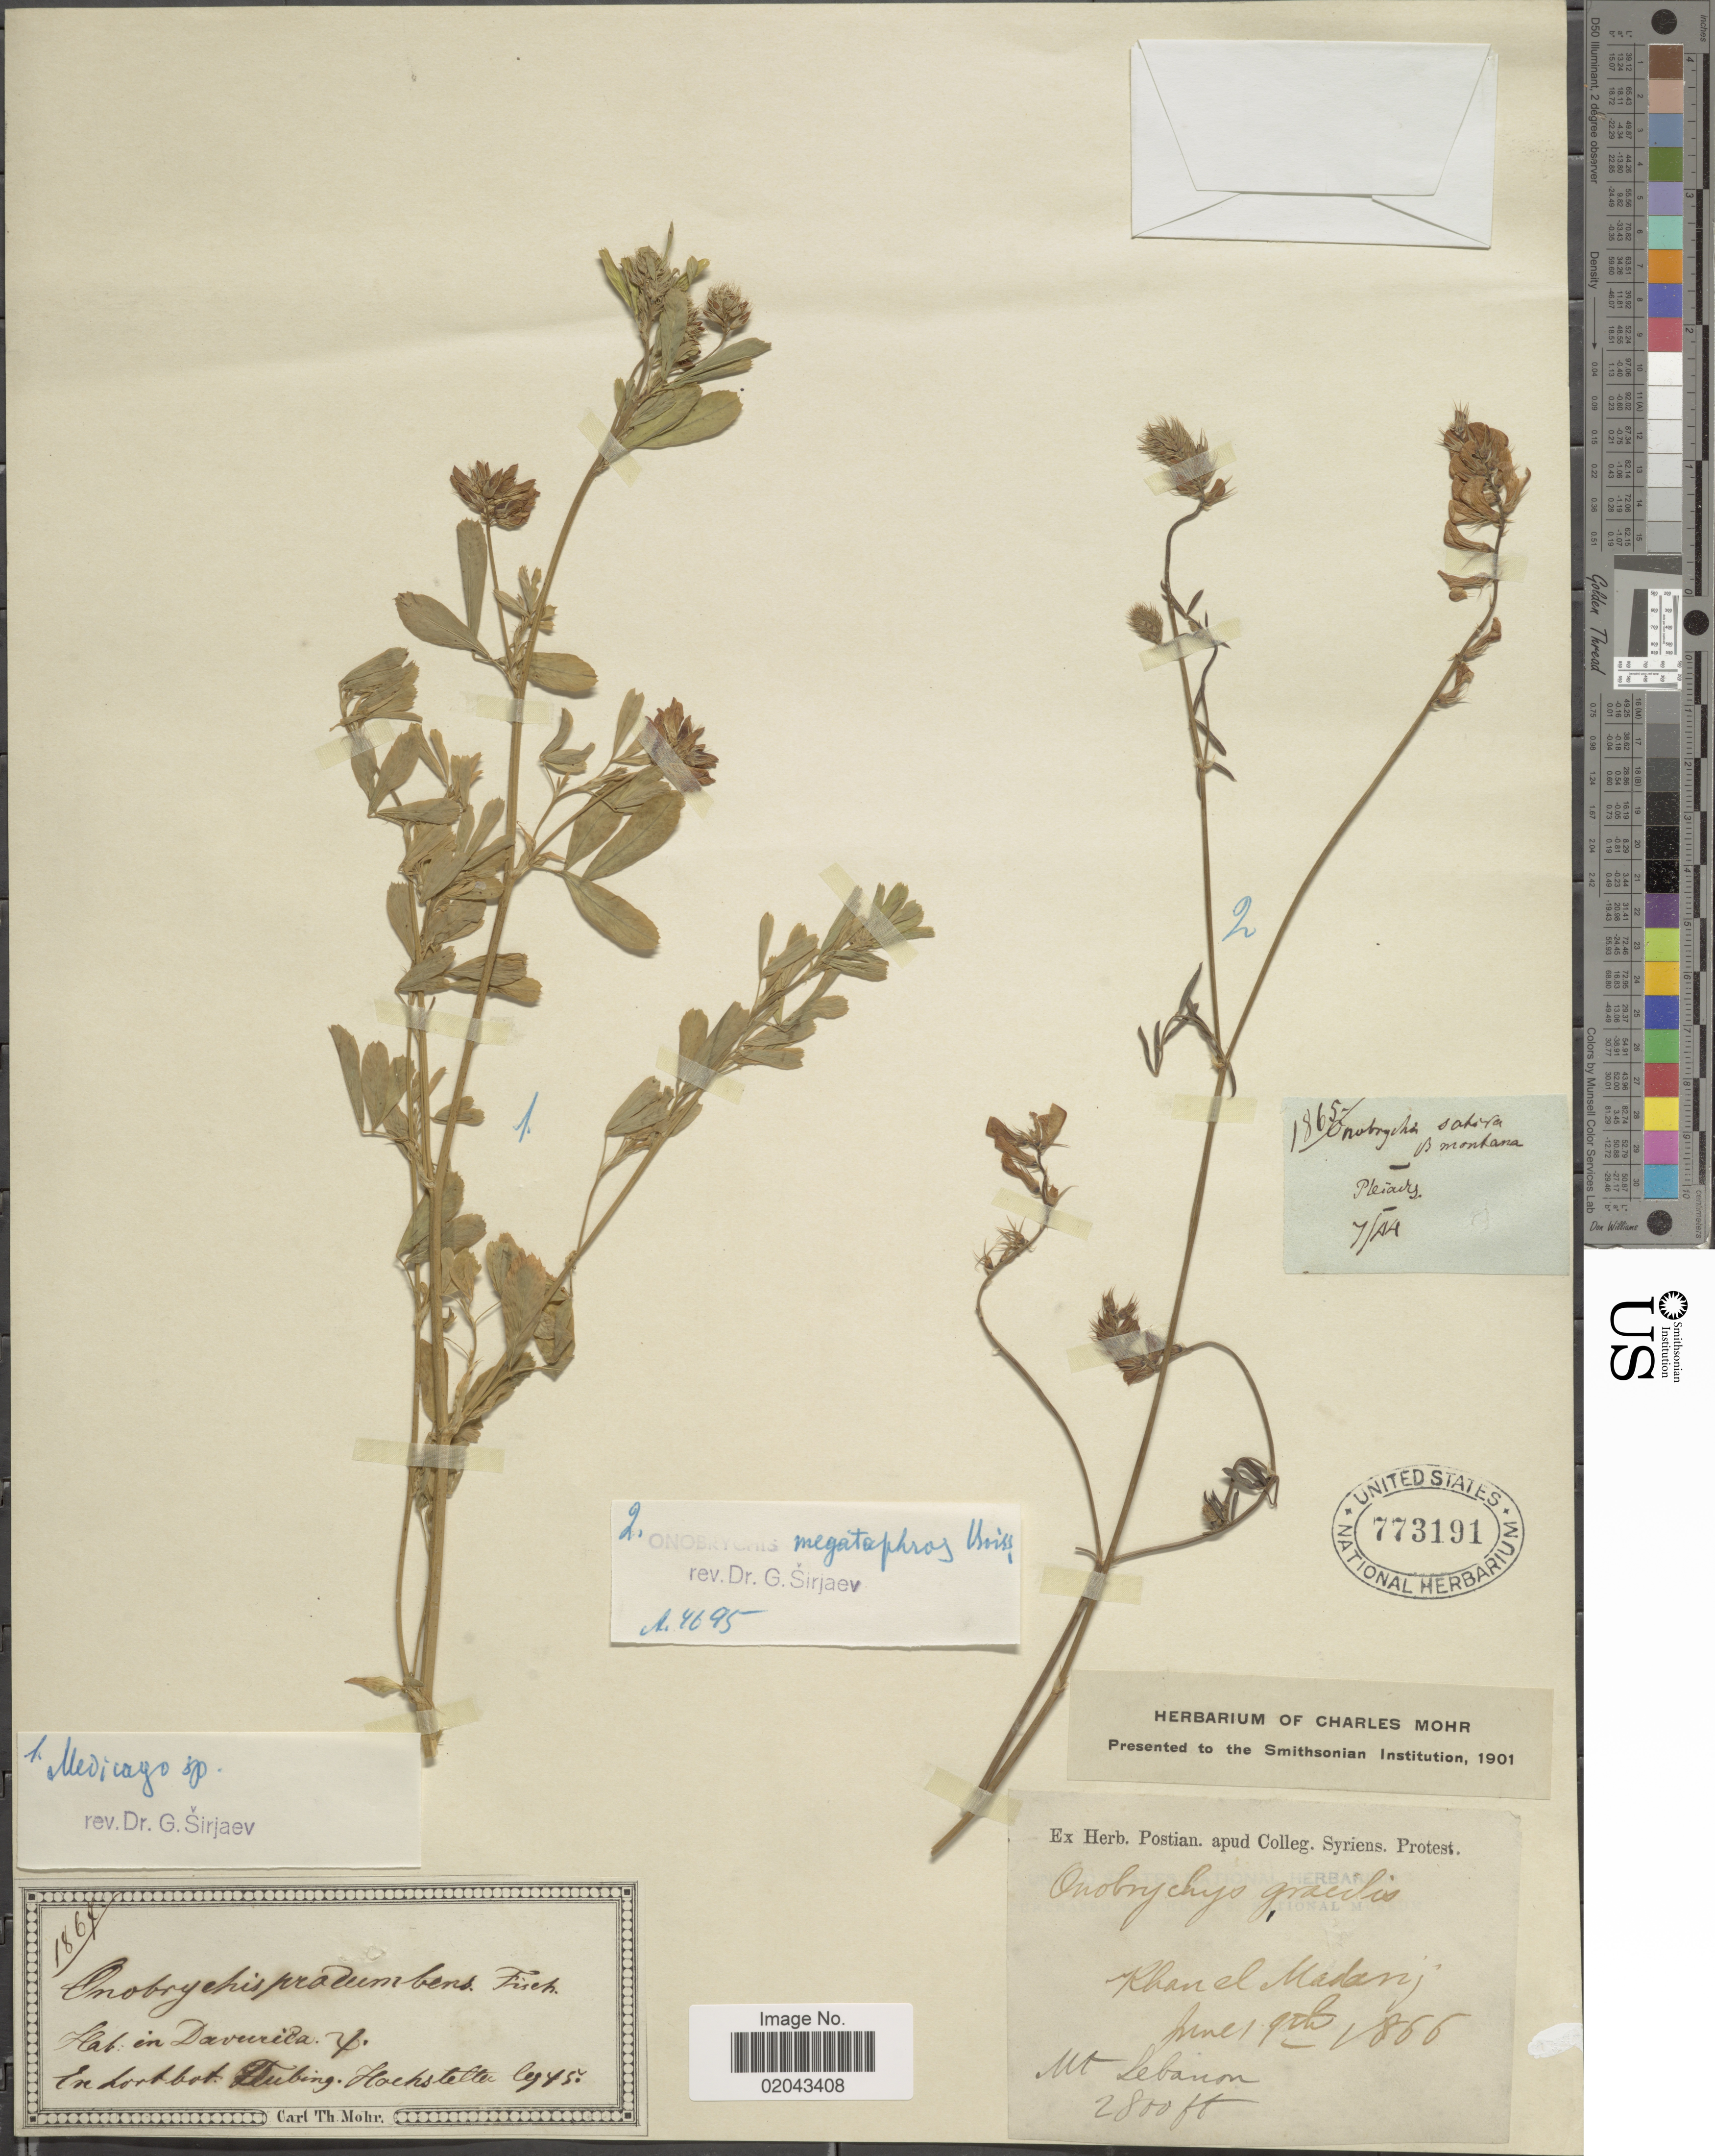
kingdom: Plantae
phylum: Tracheophyta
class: Magnoliopsida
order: Fabales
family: Fabaceae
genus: Onobrychis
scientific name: Onobrychis megataphros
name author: Boiss.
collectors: -. Hochstetter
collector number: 1867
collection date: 1845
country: Lebanon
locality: In Davurica (Dauriya)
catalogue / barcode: US 773191